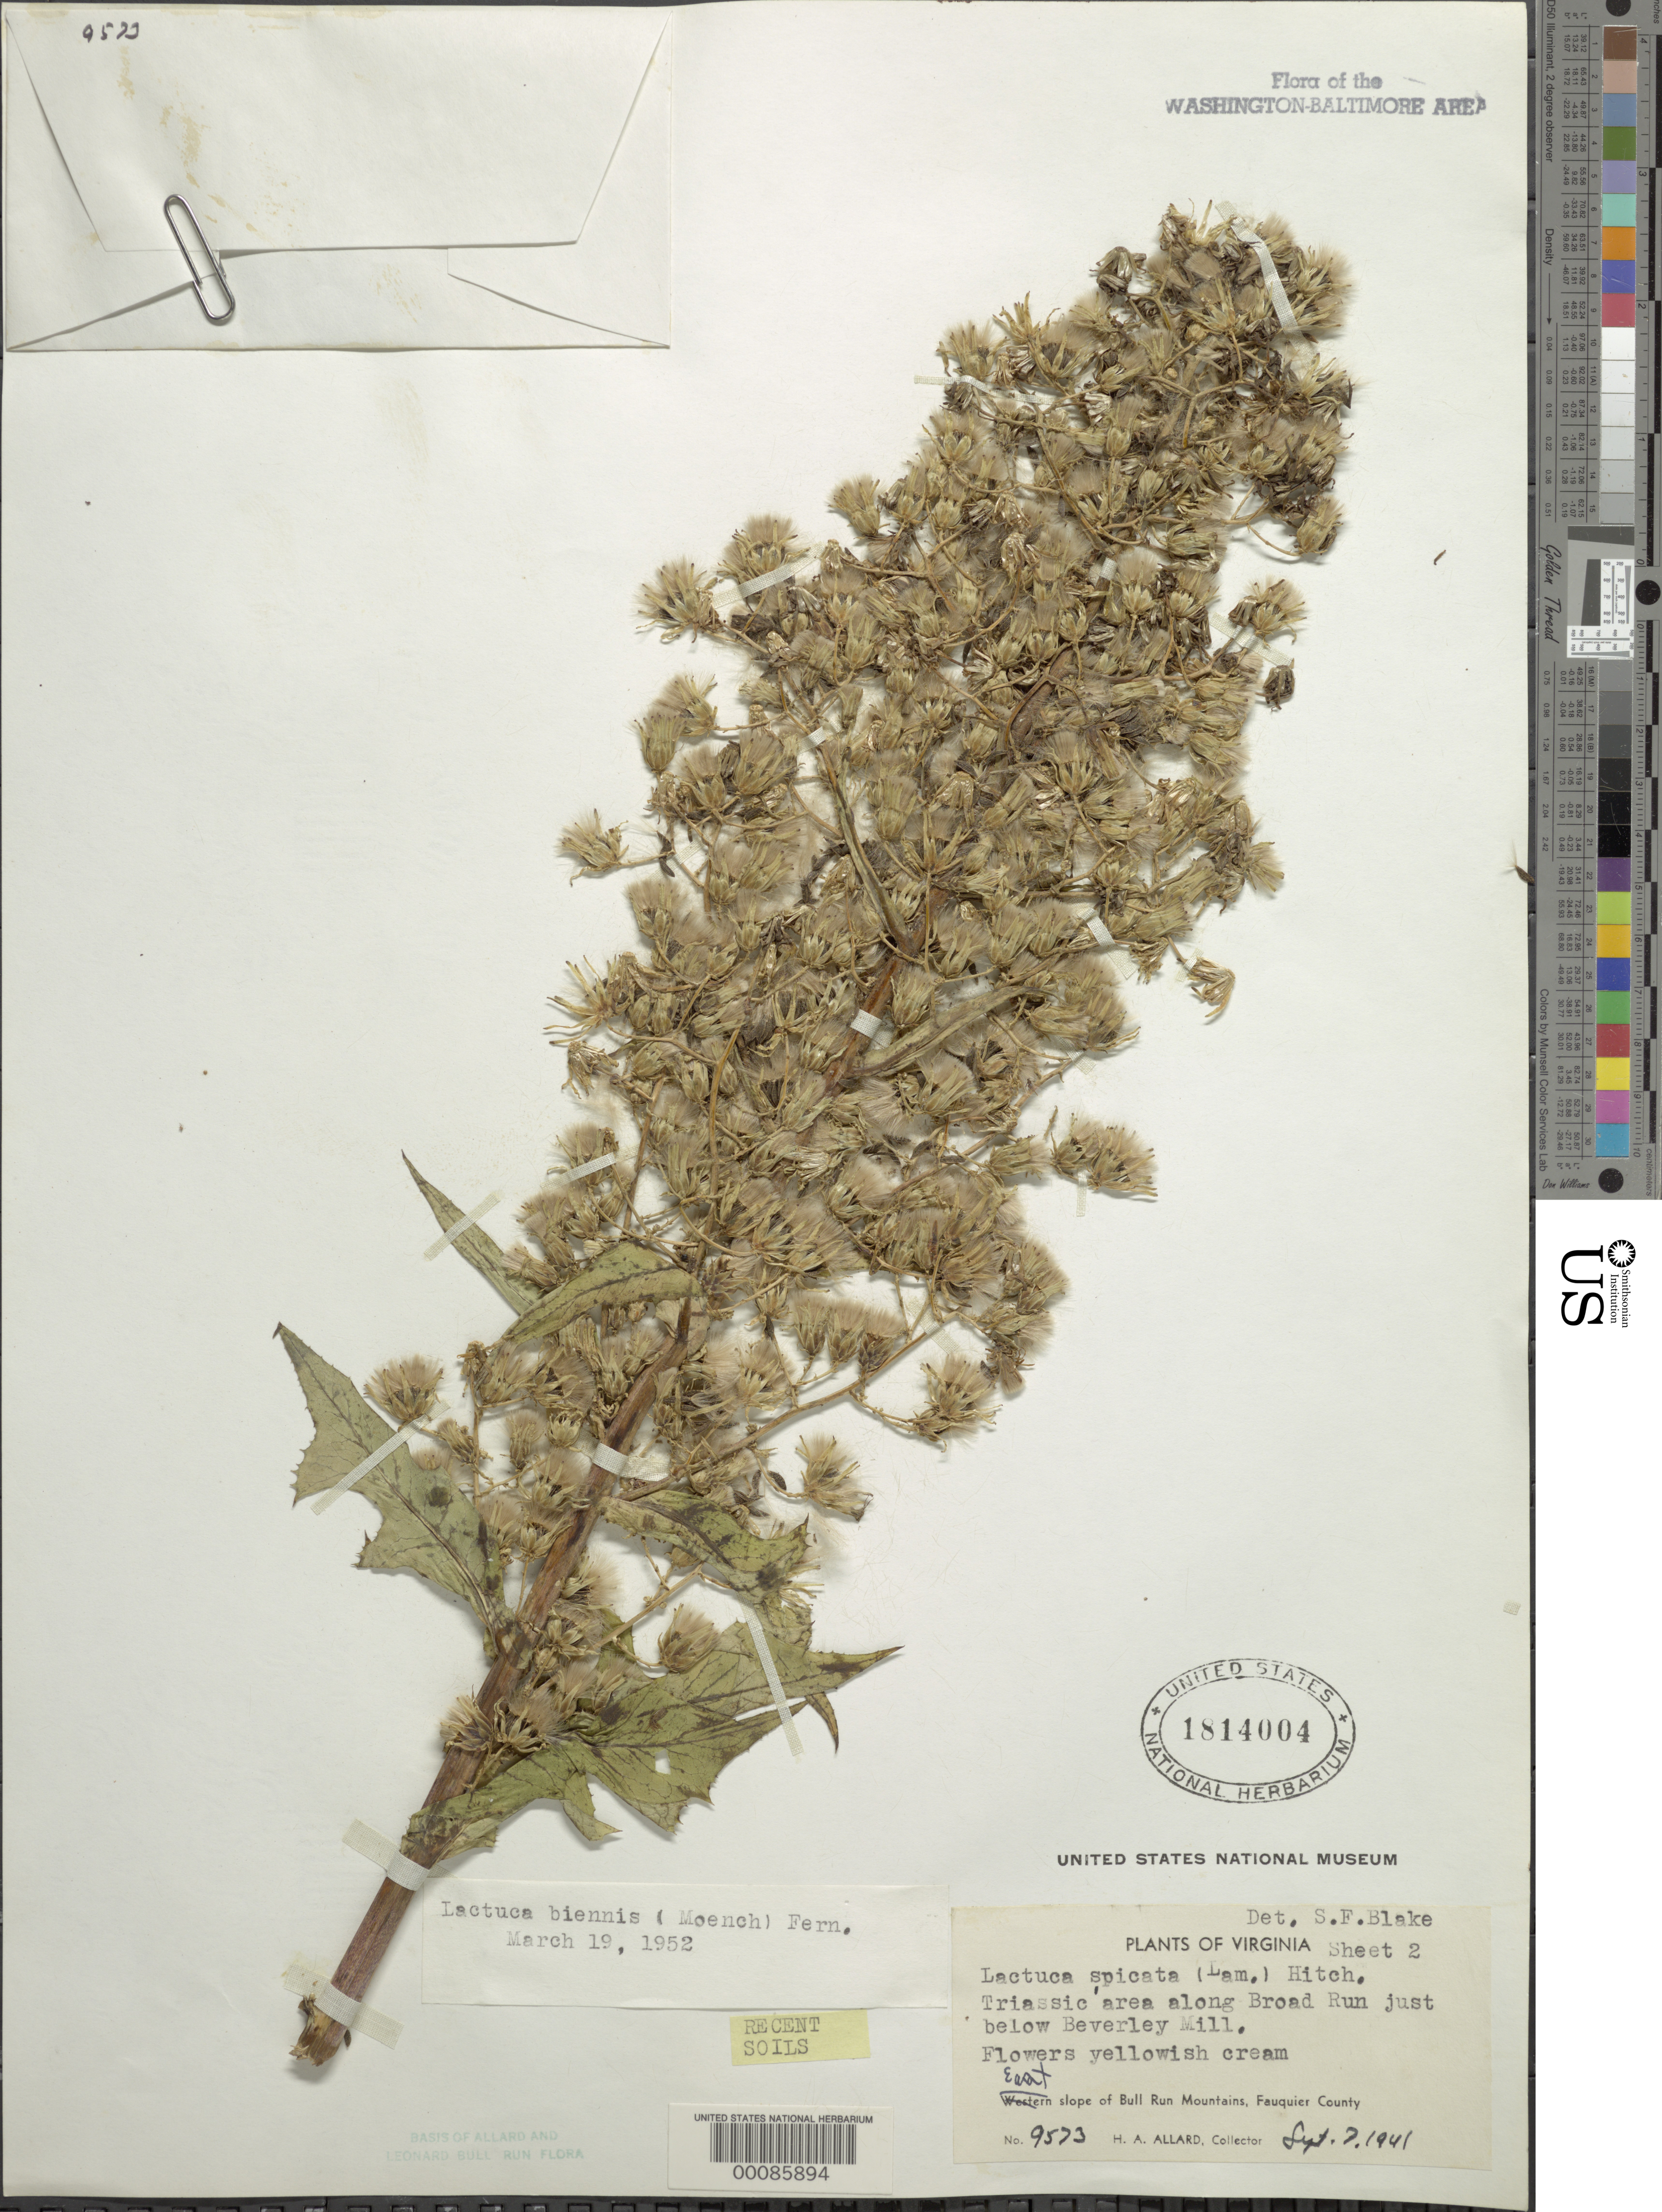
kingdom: Plantae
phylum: Tracheophyta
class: Magnoliopsida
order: Asterales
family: Asteraceae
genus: Lactuca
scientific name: Lactuca biennis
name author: (Moench) Fernald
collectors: H. A. Allard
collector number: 9573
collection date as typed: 07 Sep 1941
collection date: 1941-09-07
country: United States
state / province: Virginia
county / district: Fauquier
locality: Broad Run below Beverley Mill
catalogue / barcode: US 1814004